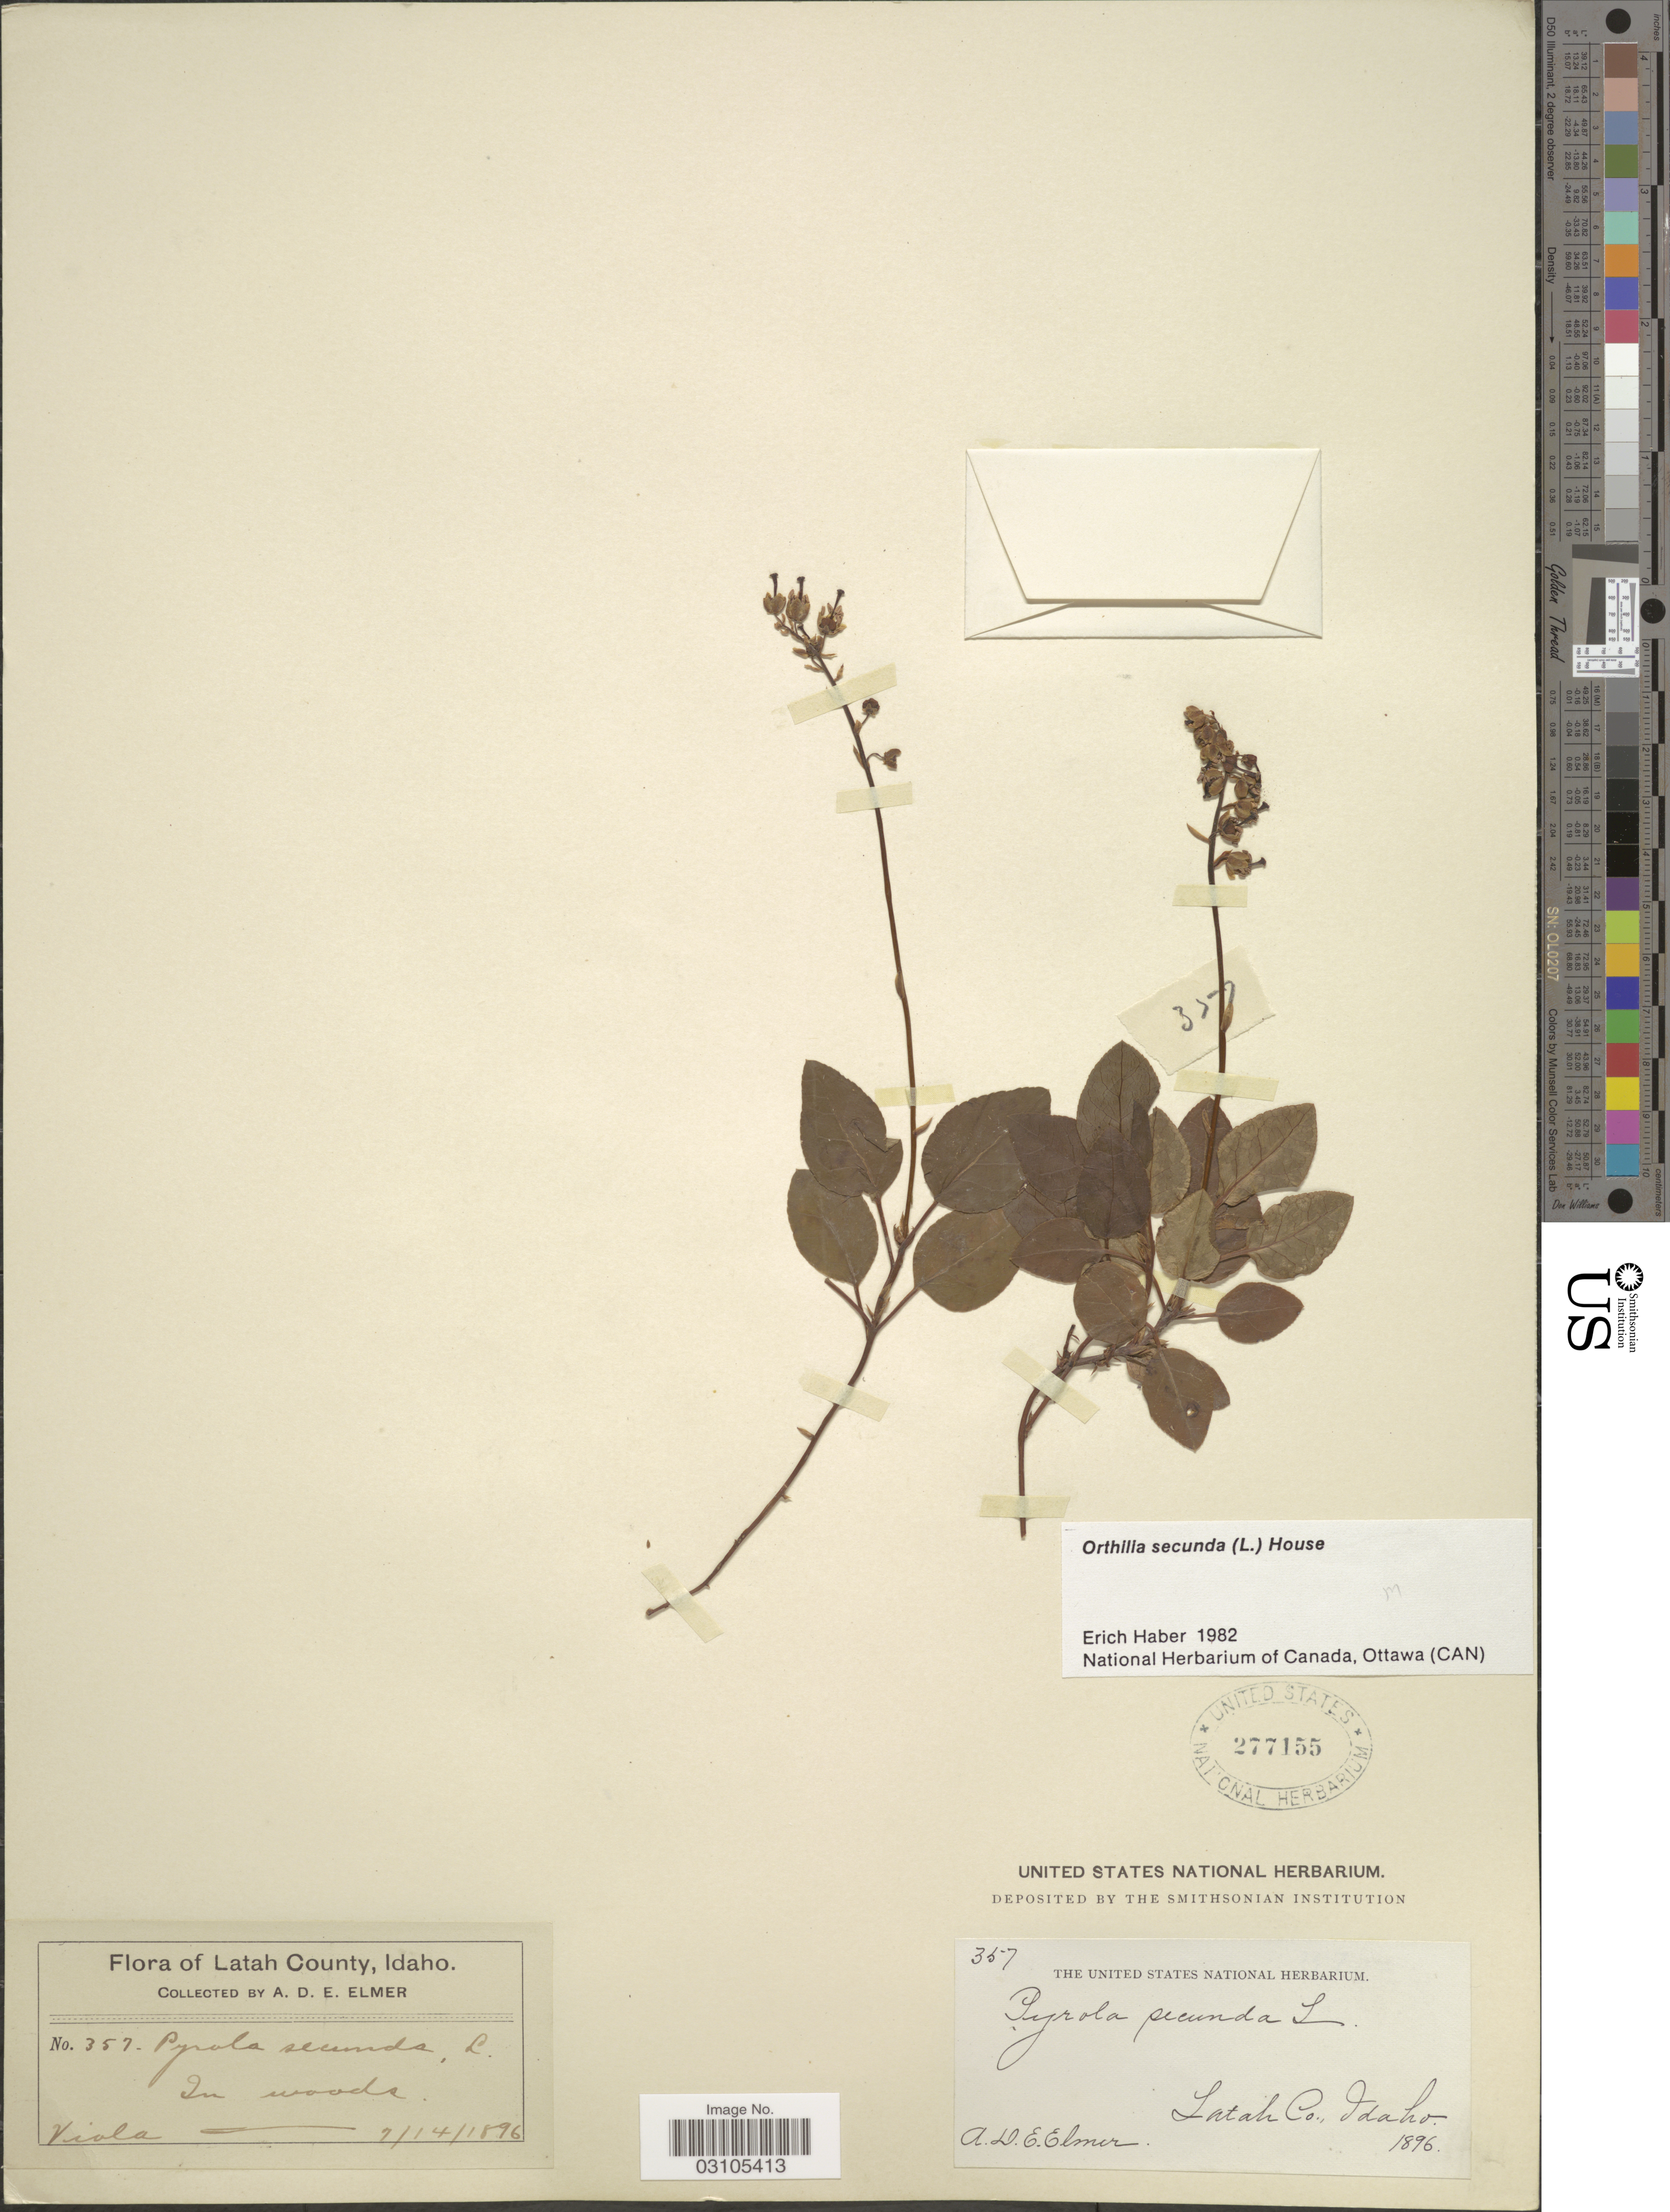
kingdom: Plantae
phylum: Tracheophyta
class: Magnoliopsida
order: Ericales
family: Ericaceae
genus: Orthilia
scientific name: Orthilia secunda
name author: (L.) House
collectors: A. D. E. Elmer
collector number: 357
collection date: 1896-07-14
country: United States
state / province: Idaho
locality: Latah Co.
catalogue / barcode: US 277155